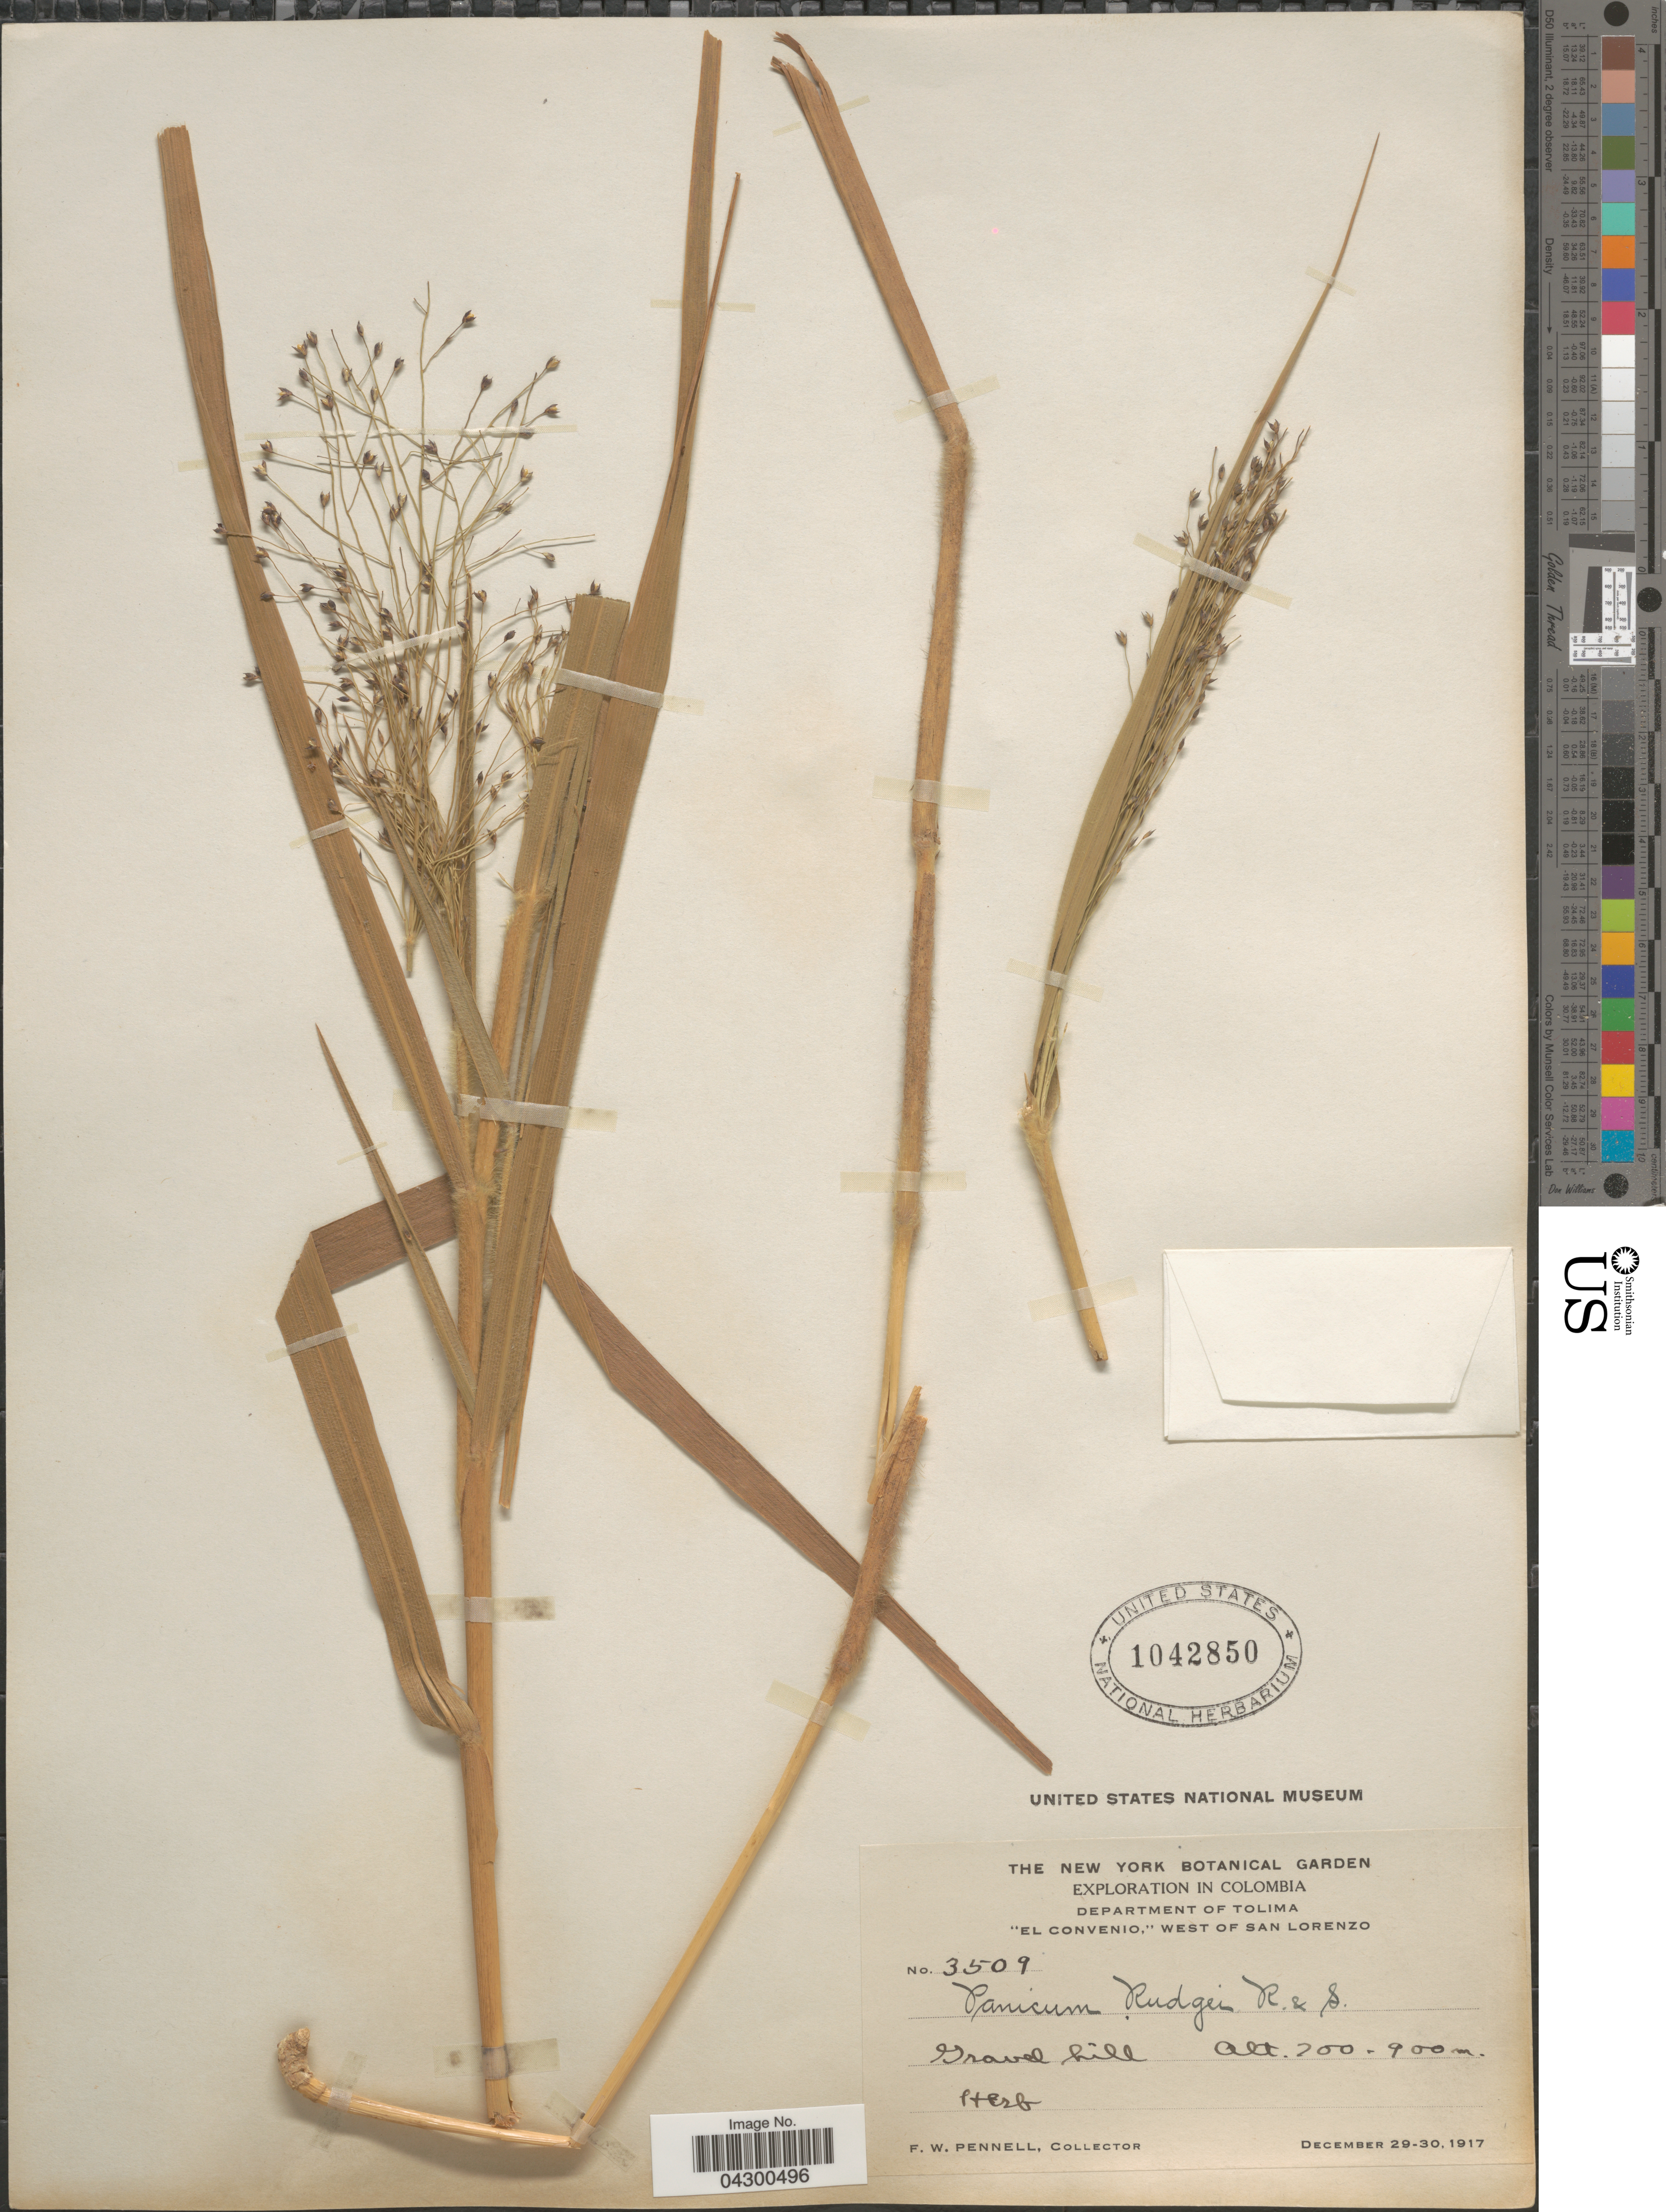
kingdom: Plantae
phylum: Tracheophyta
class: Liliopsida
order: Poales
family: Poaceae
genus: Panicum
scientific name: Panicum rudgei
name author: Roem. & Schult.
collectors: F. W. Pennell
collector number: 3509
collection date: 1917-12-29/1917-12-30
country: Colombia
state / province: Tolima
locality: Exploration in Colombia. Department of Tolima. "El Convenio," West of San Lorenzo. Gravel hill.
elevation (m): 200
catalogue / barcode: US 1042850